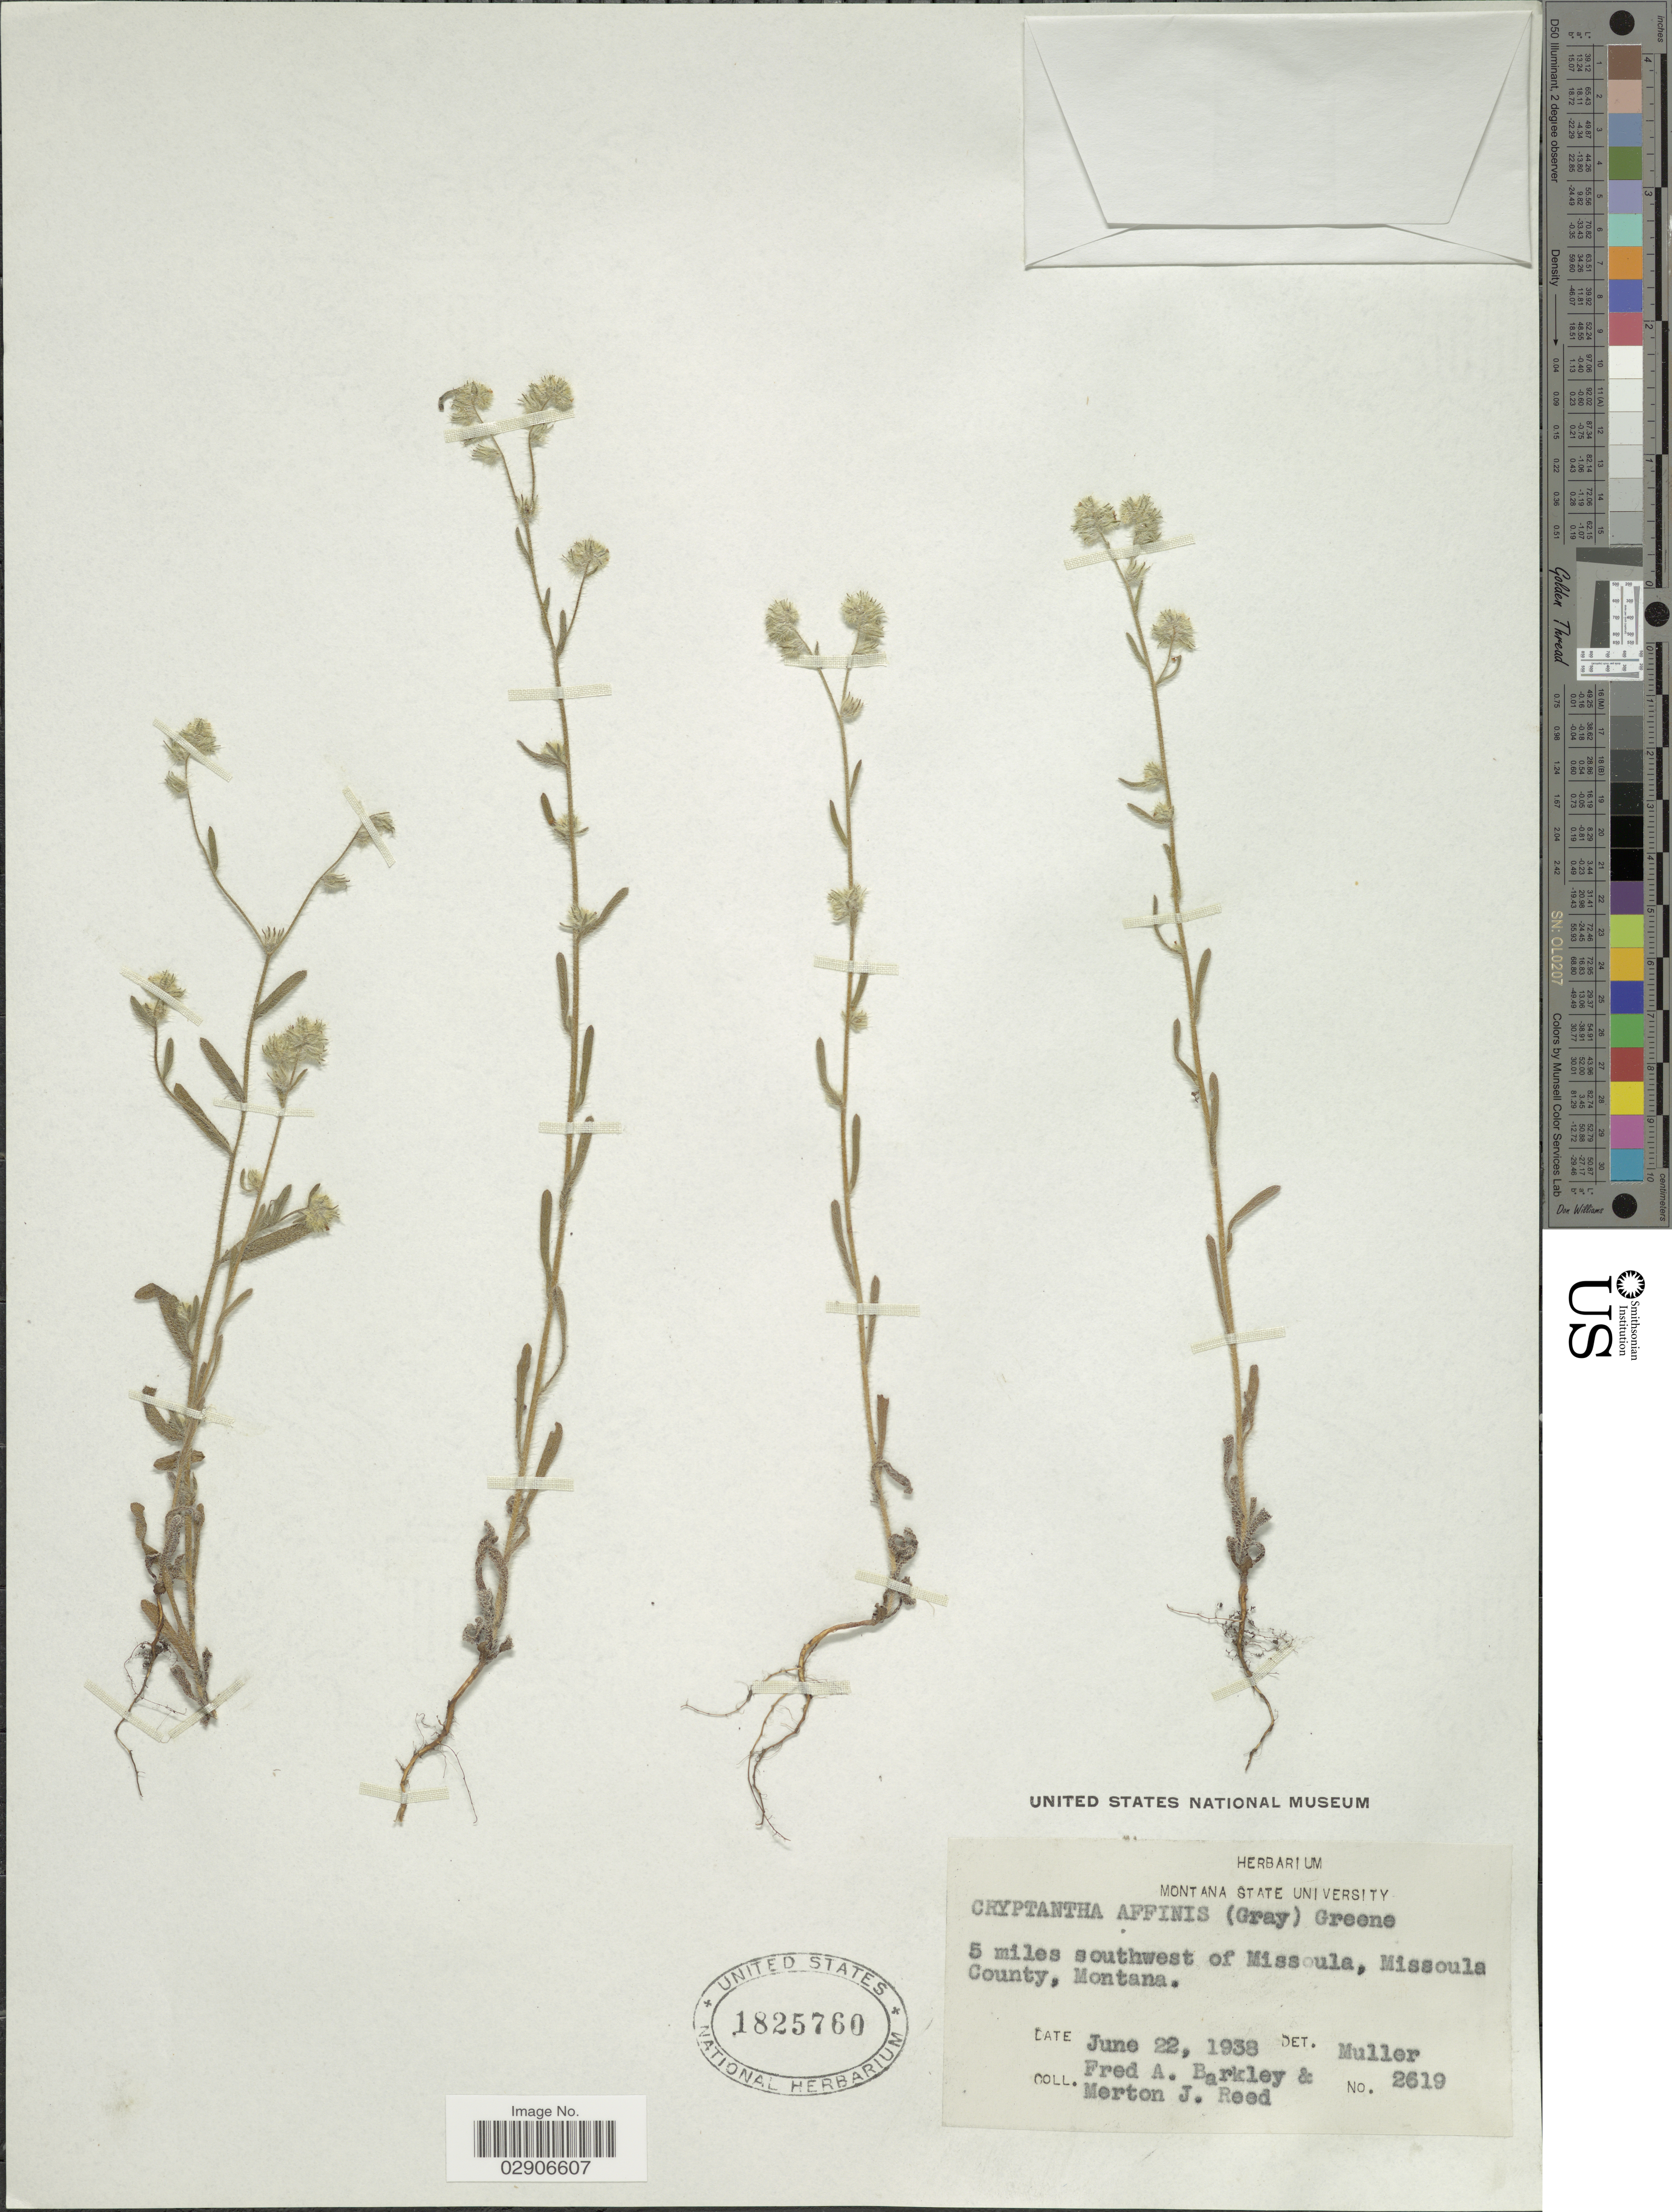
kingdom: Plantae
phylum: Tracheophyta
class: Magnoliopsida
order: Boraginales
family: Boraginaceae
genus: Cryptantha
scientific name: Cryptantha affinis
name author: (A. Gray) Greene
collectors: F. A. Barkley & M. Reed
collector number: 2619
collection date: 1938-06-22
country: United States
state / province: Montana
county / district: Missoula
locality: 5 miles SW of Missoula.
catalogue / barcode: US 1825760